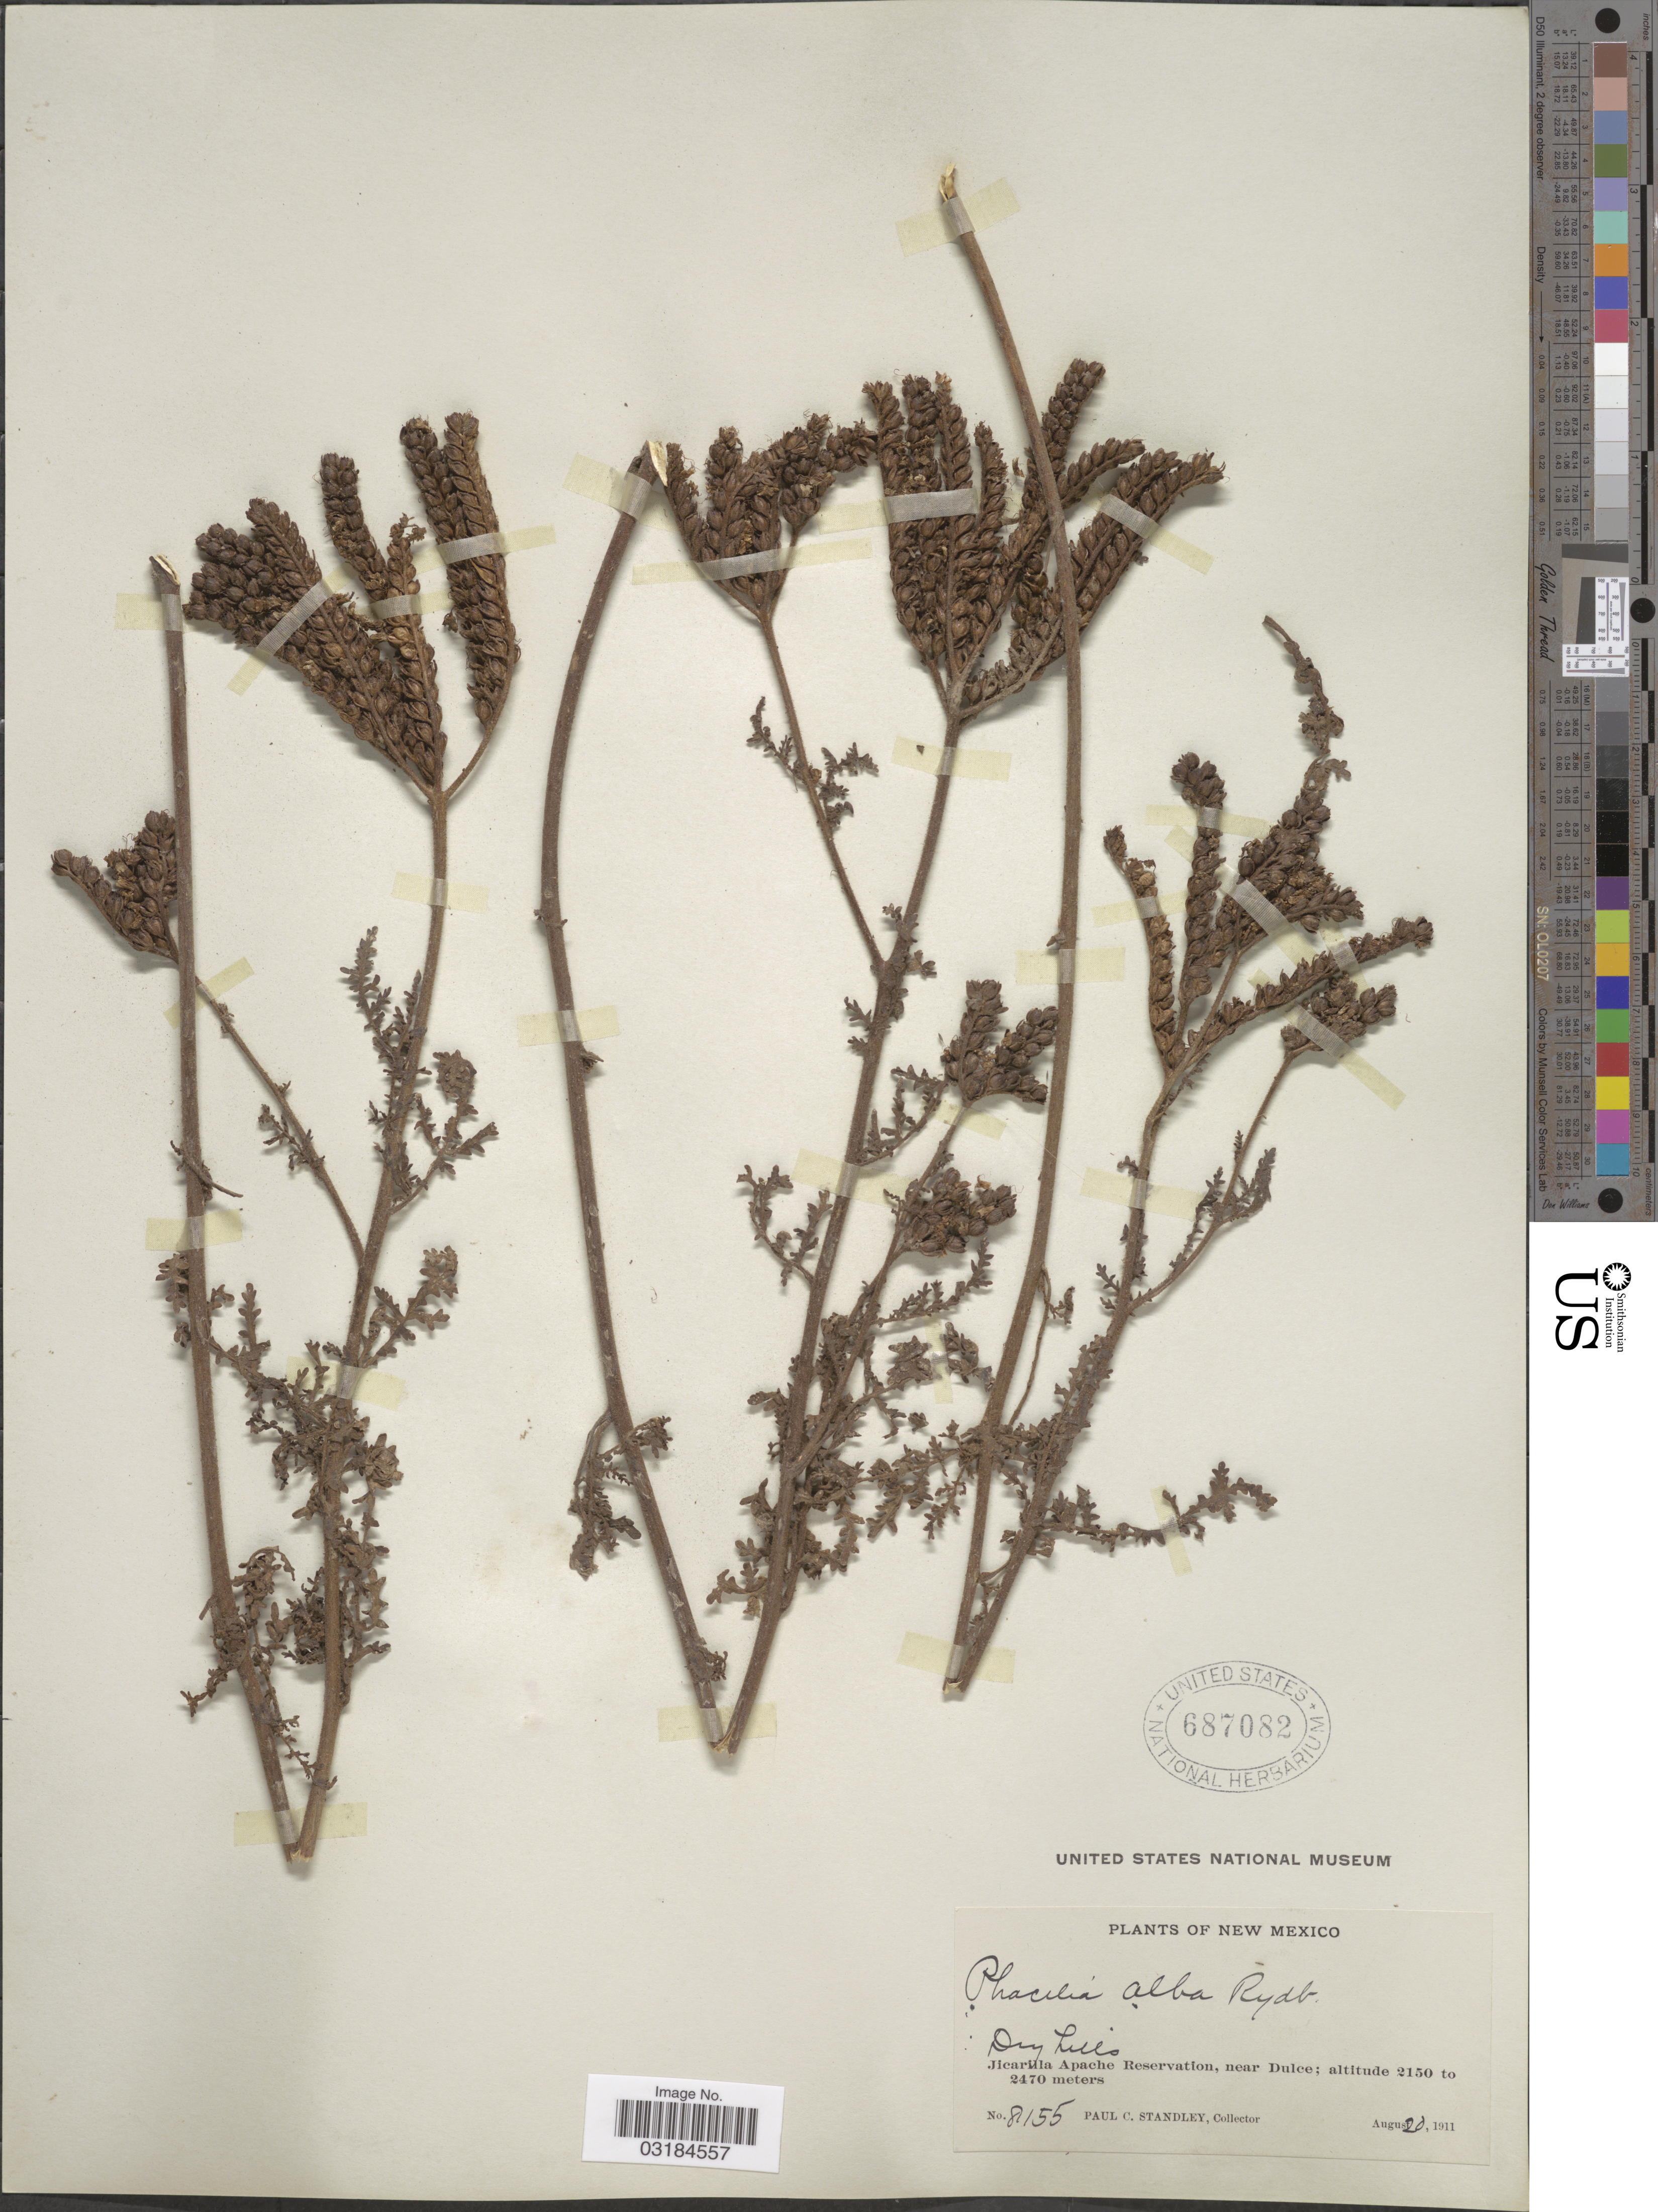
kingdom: Plantae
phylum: Tracheophyta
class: Magnoliopsida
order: Boraginales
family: Hydrophyllaceae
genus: Phacelia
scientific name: Phacelia alba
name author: Rydb.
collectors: P. C. Standley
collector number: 8155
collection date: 1911-08-20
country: United States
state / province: New Mexico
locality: Jicarilla Apache Reservation, near Dulce.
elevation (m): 2150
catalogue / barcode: US 687082